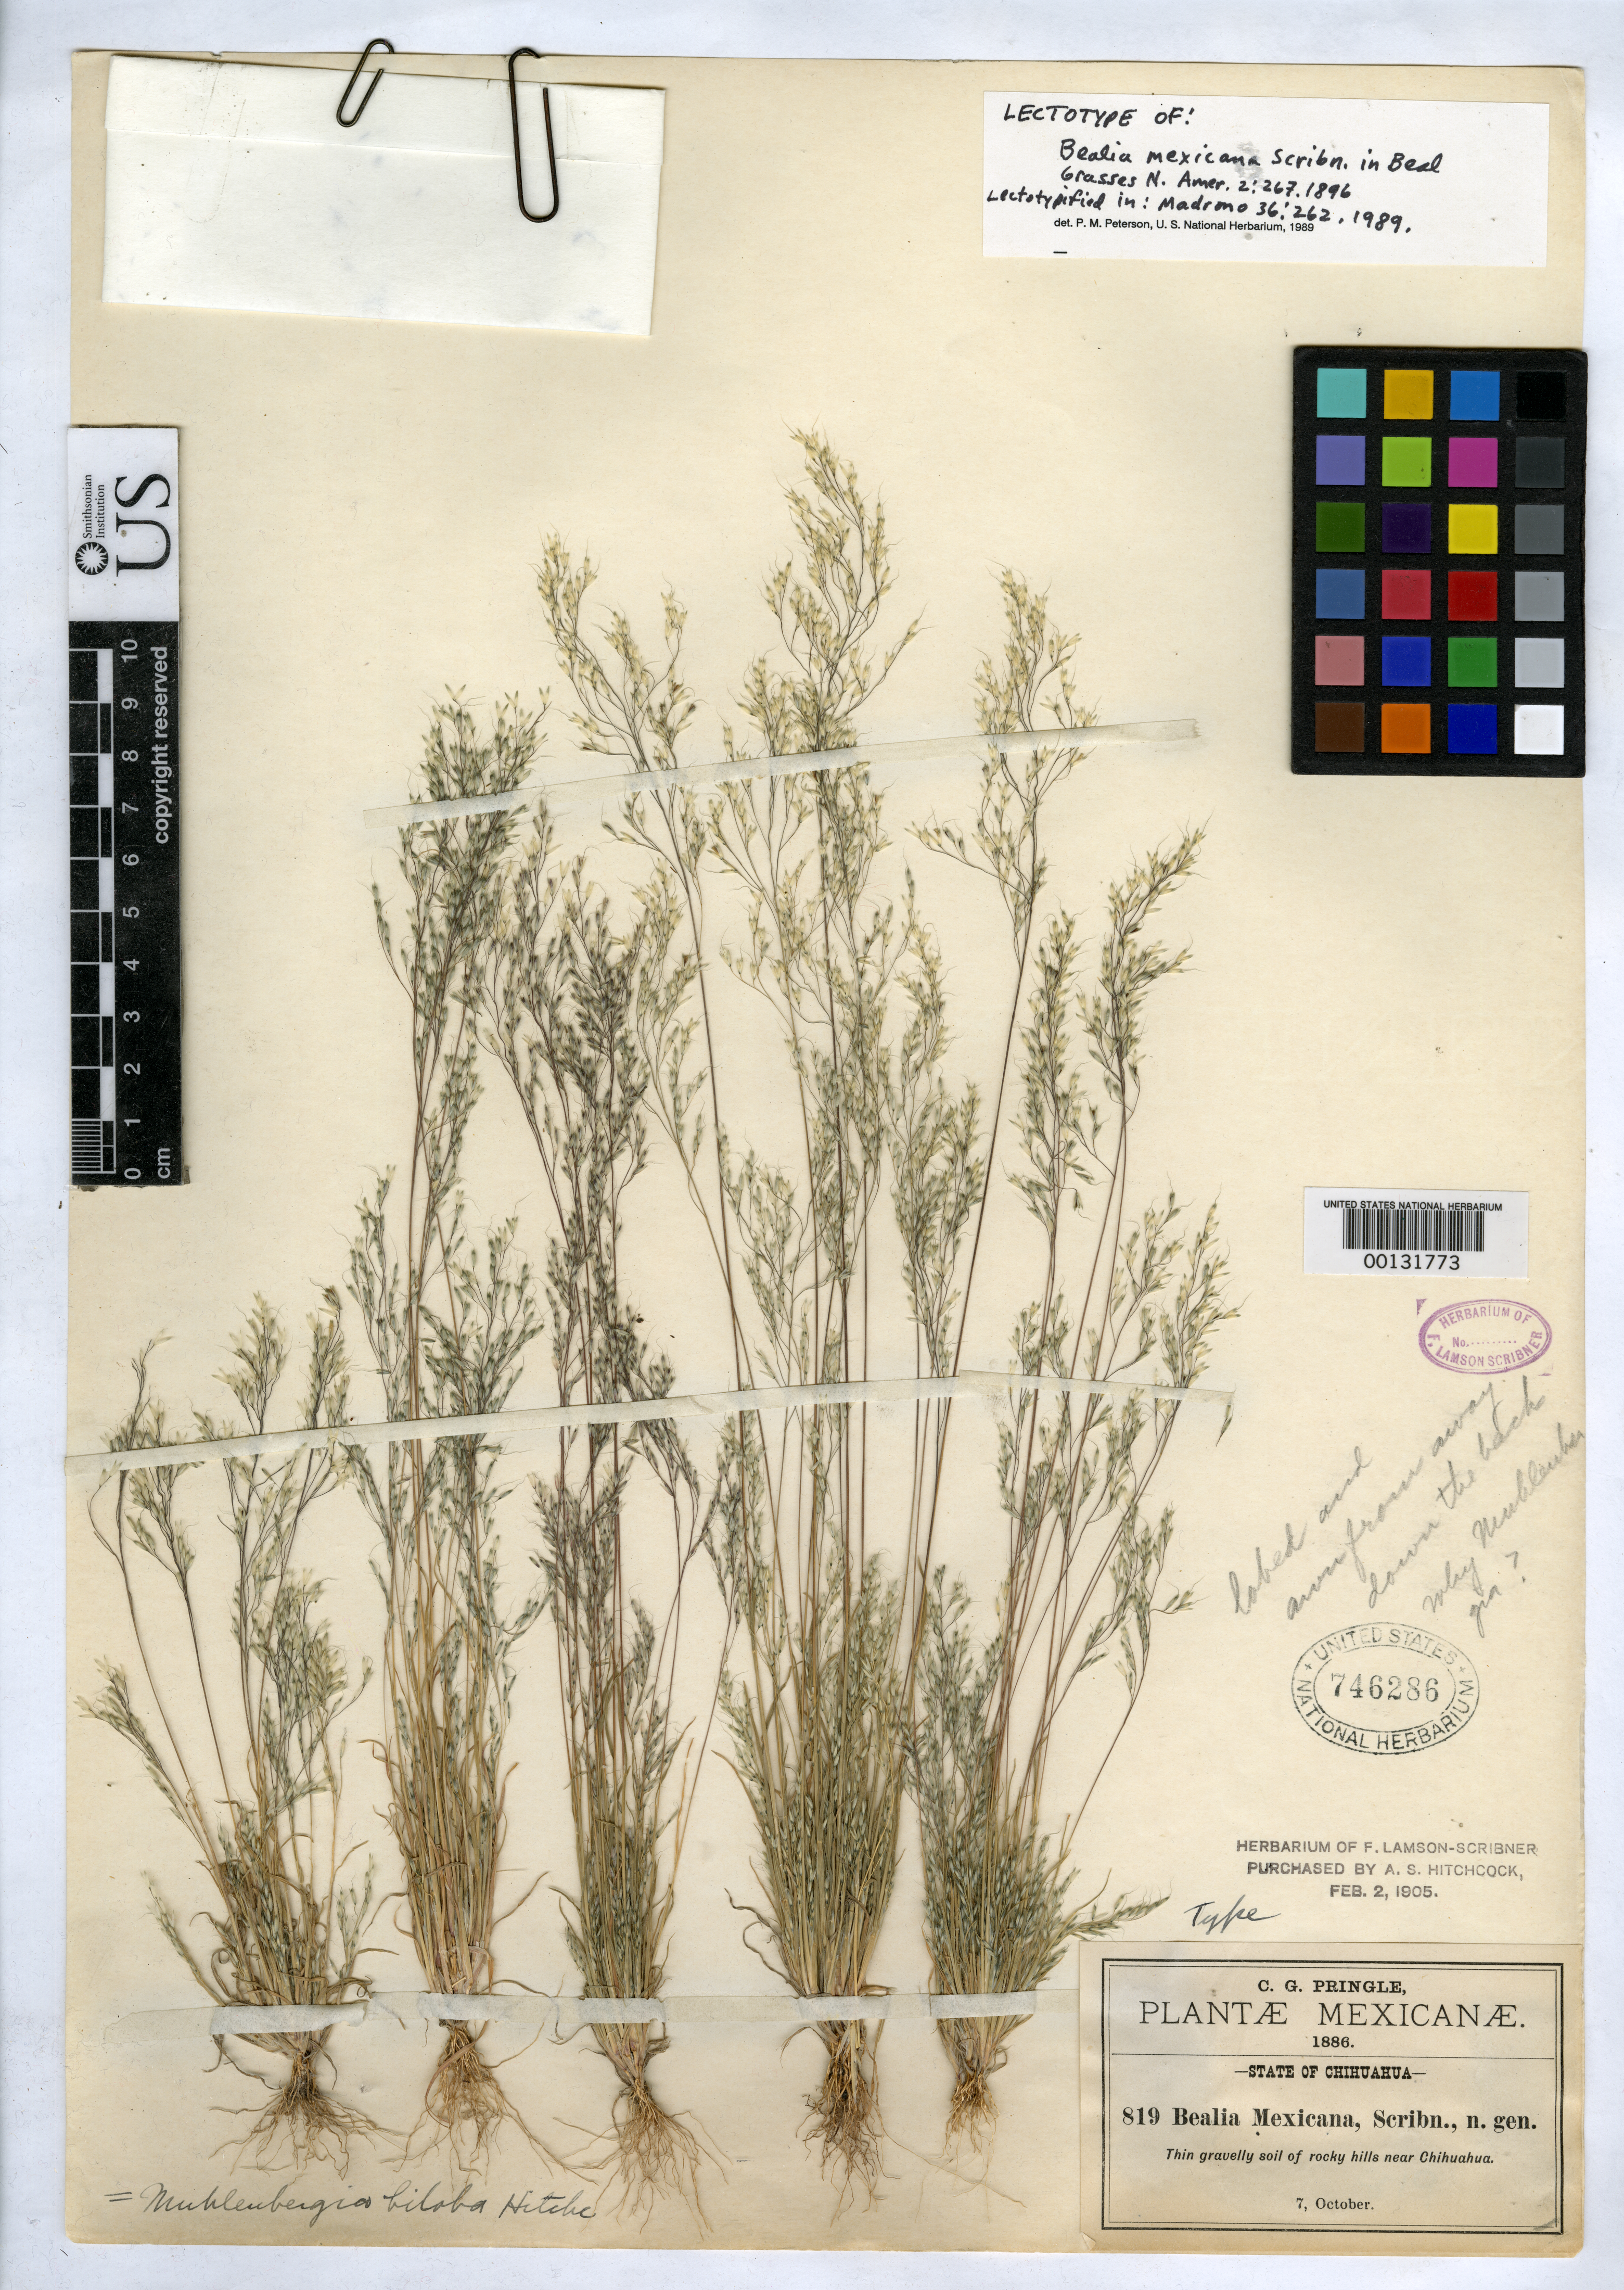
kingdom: Plantae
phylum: Tracheophyta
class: Liliopsida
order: Poales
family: Poaceae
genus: Bealia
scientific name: Bealia mexicana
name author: Scribn. in Hack.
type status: Isolectotype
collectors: C. G. Pringle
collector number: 819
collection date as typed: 07 Oct 1886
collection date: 1886-10-07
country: Mexico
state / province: Chihuahua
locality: Near Chihuahua.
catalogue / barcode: US 746286